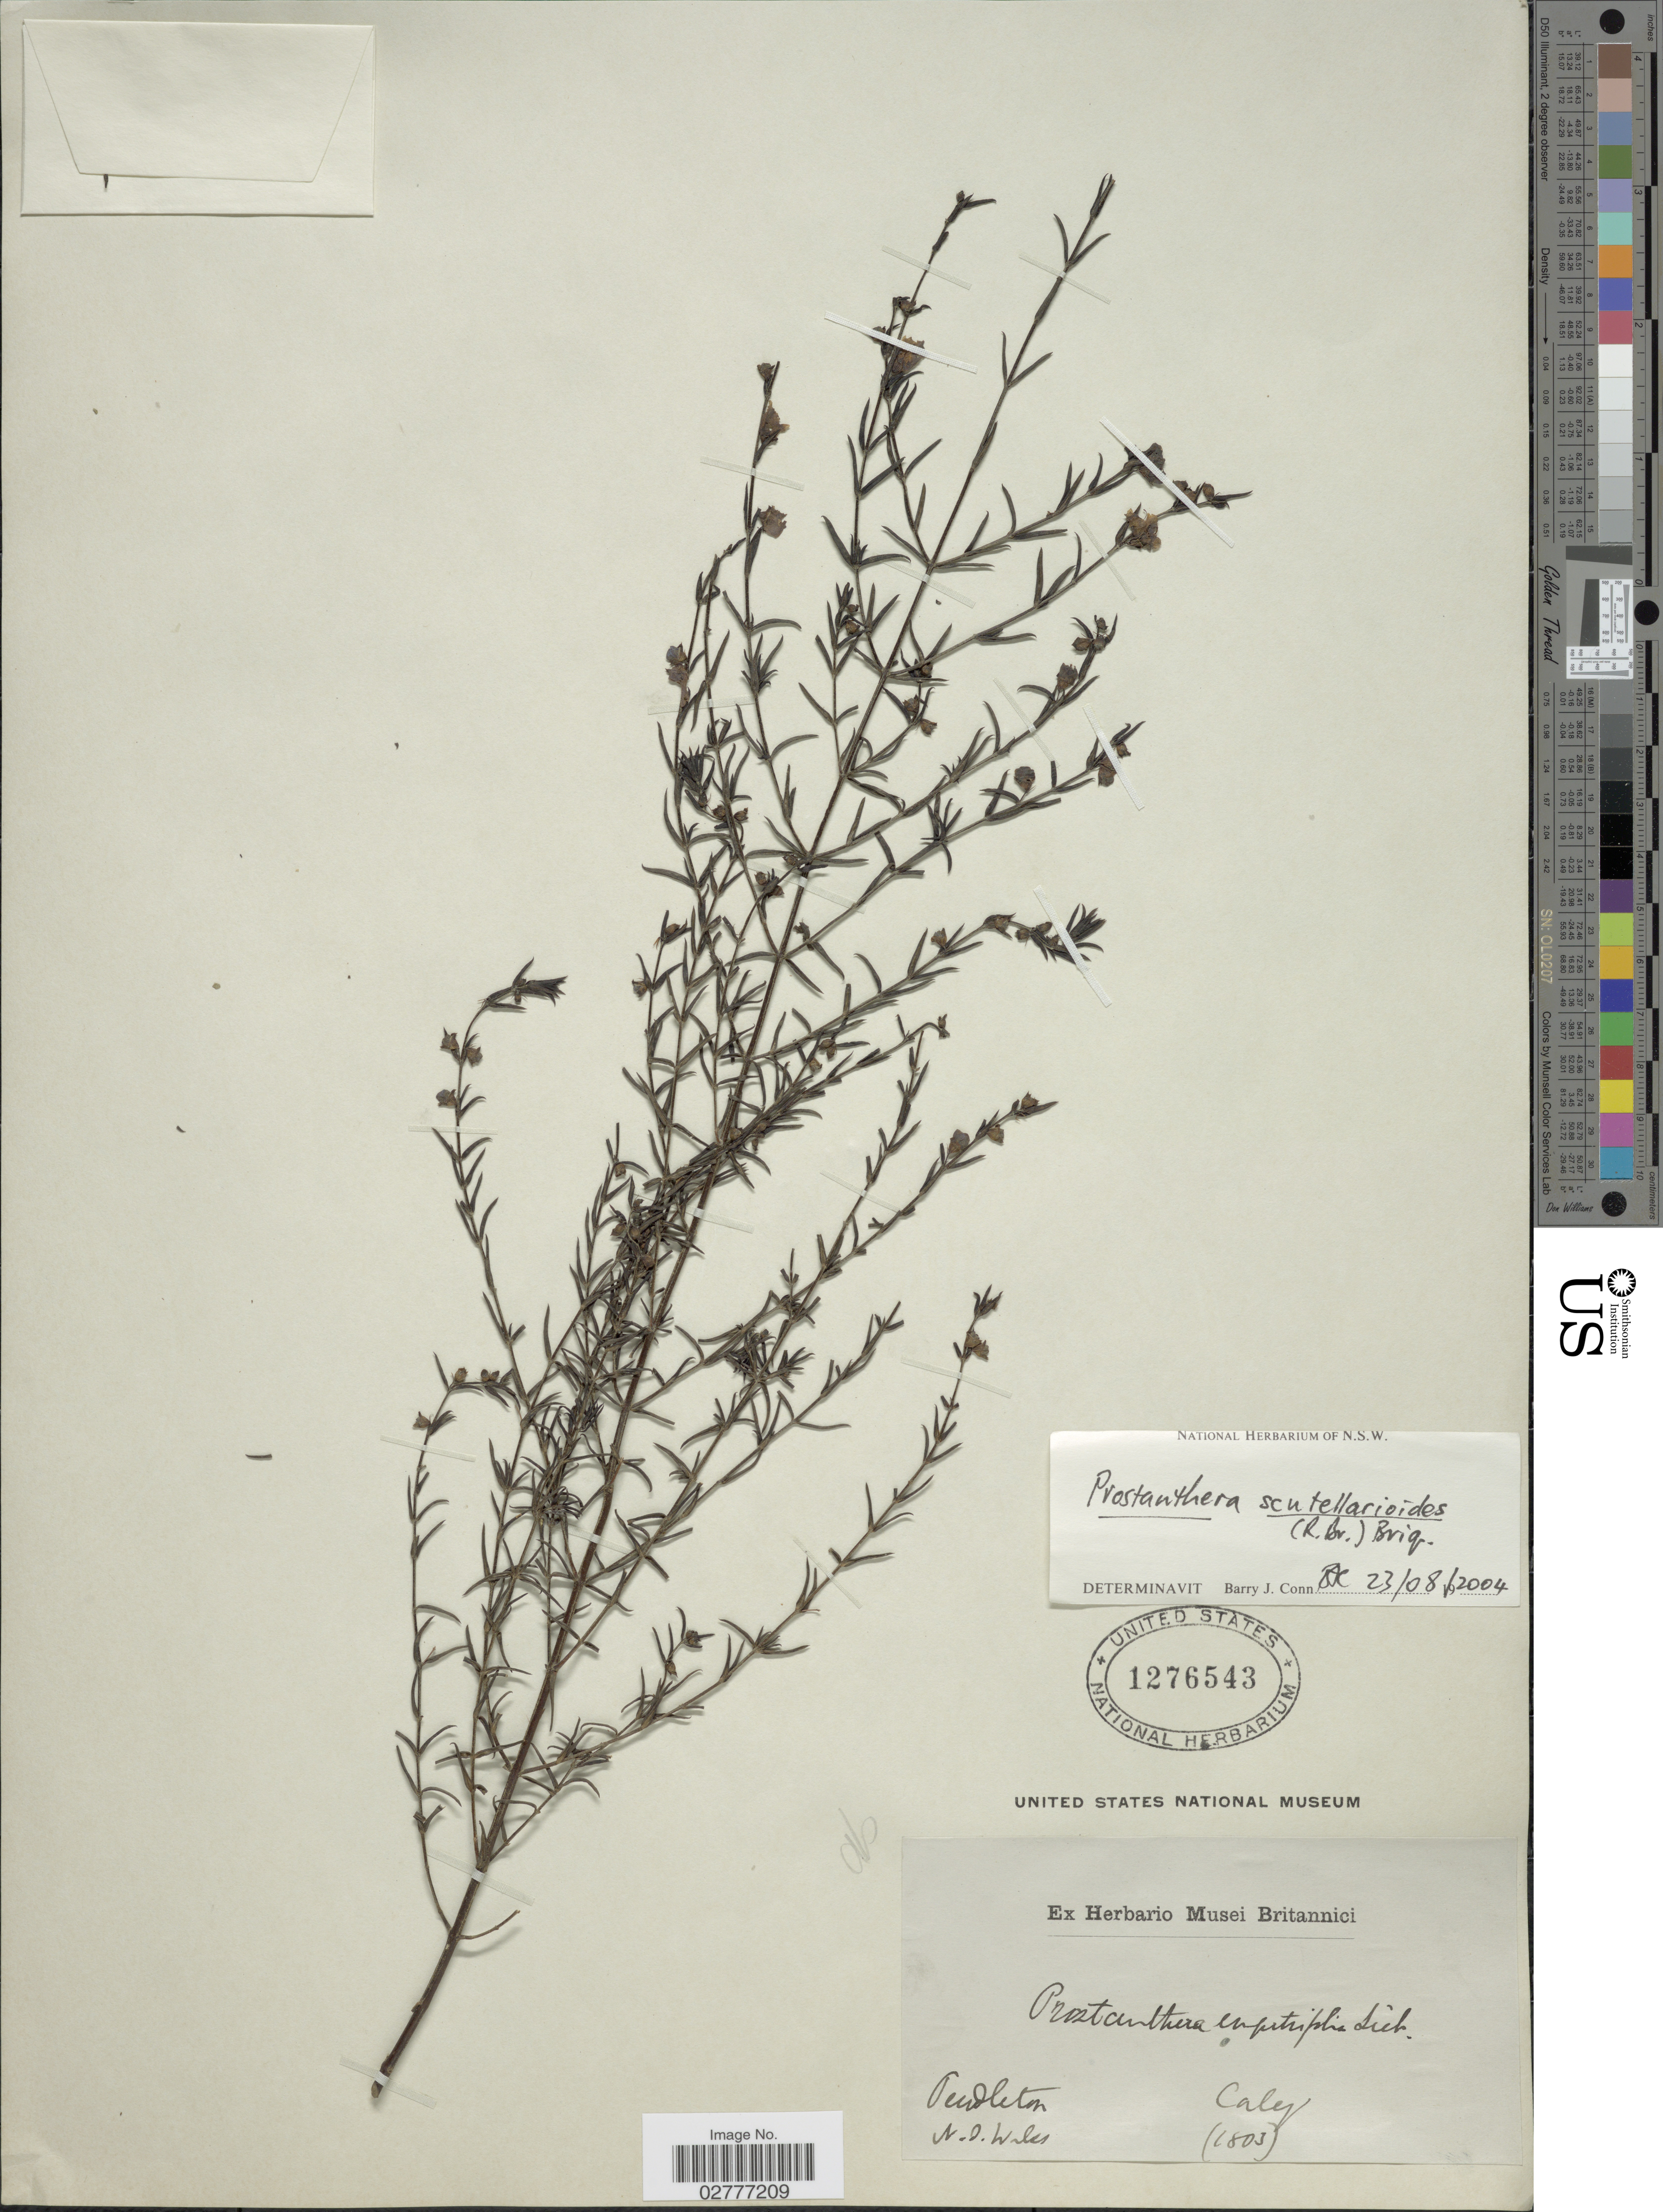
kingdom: Plantae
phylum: Tracheophyta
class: Magnoliopsida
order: Lamiales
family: Lamiaceae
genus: Prostanthera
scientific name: Prostanthera scutellarioides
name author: (R. Br.) Druce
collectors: -. Caley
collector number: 1803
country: Australia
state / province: New South Wales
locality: Pendleton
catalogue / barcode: US 1276543